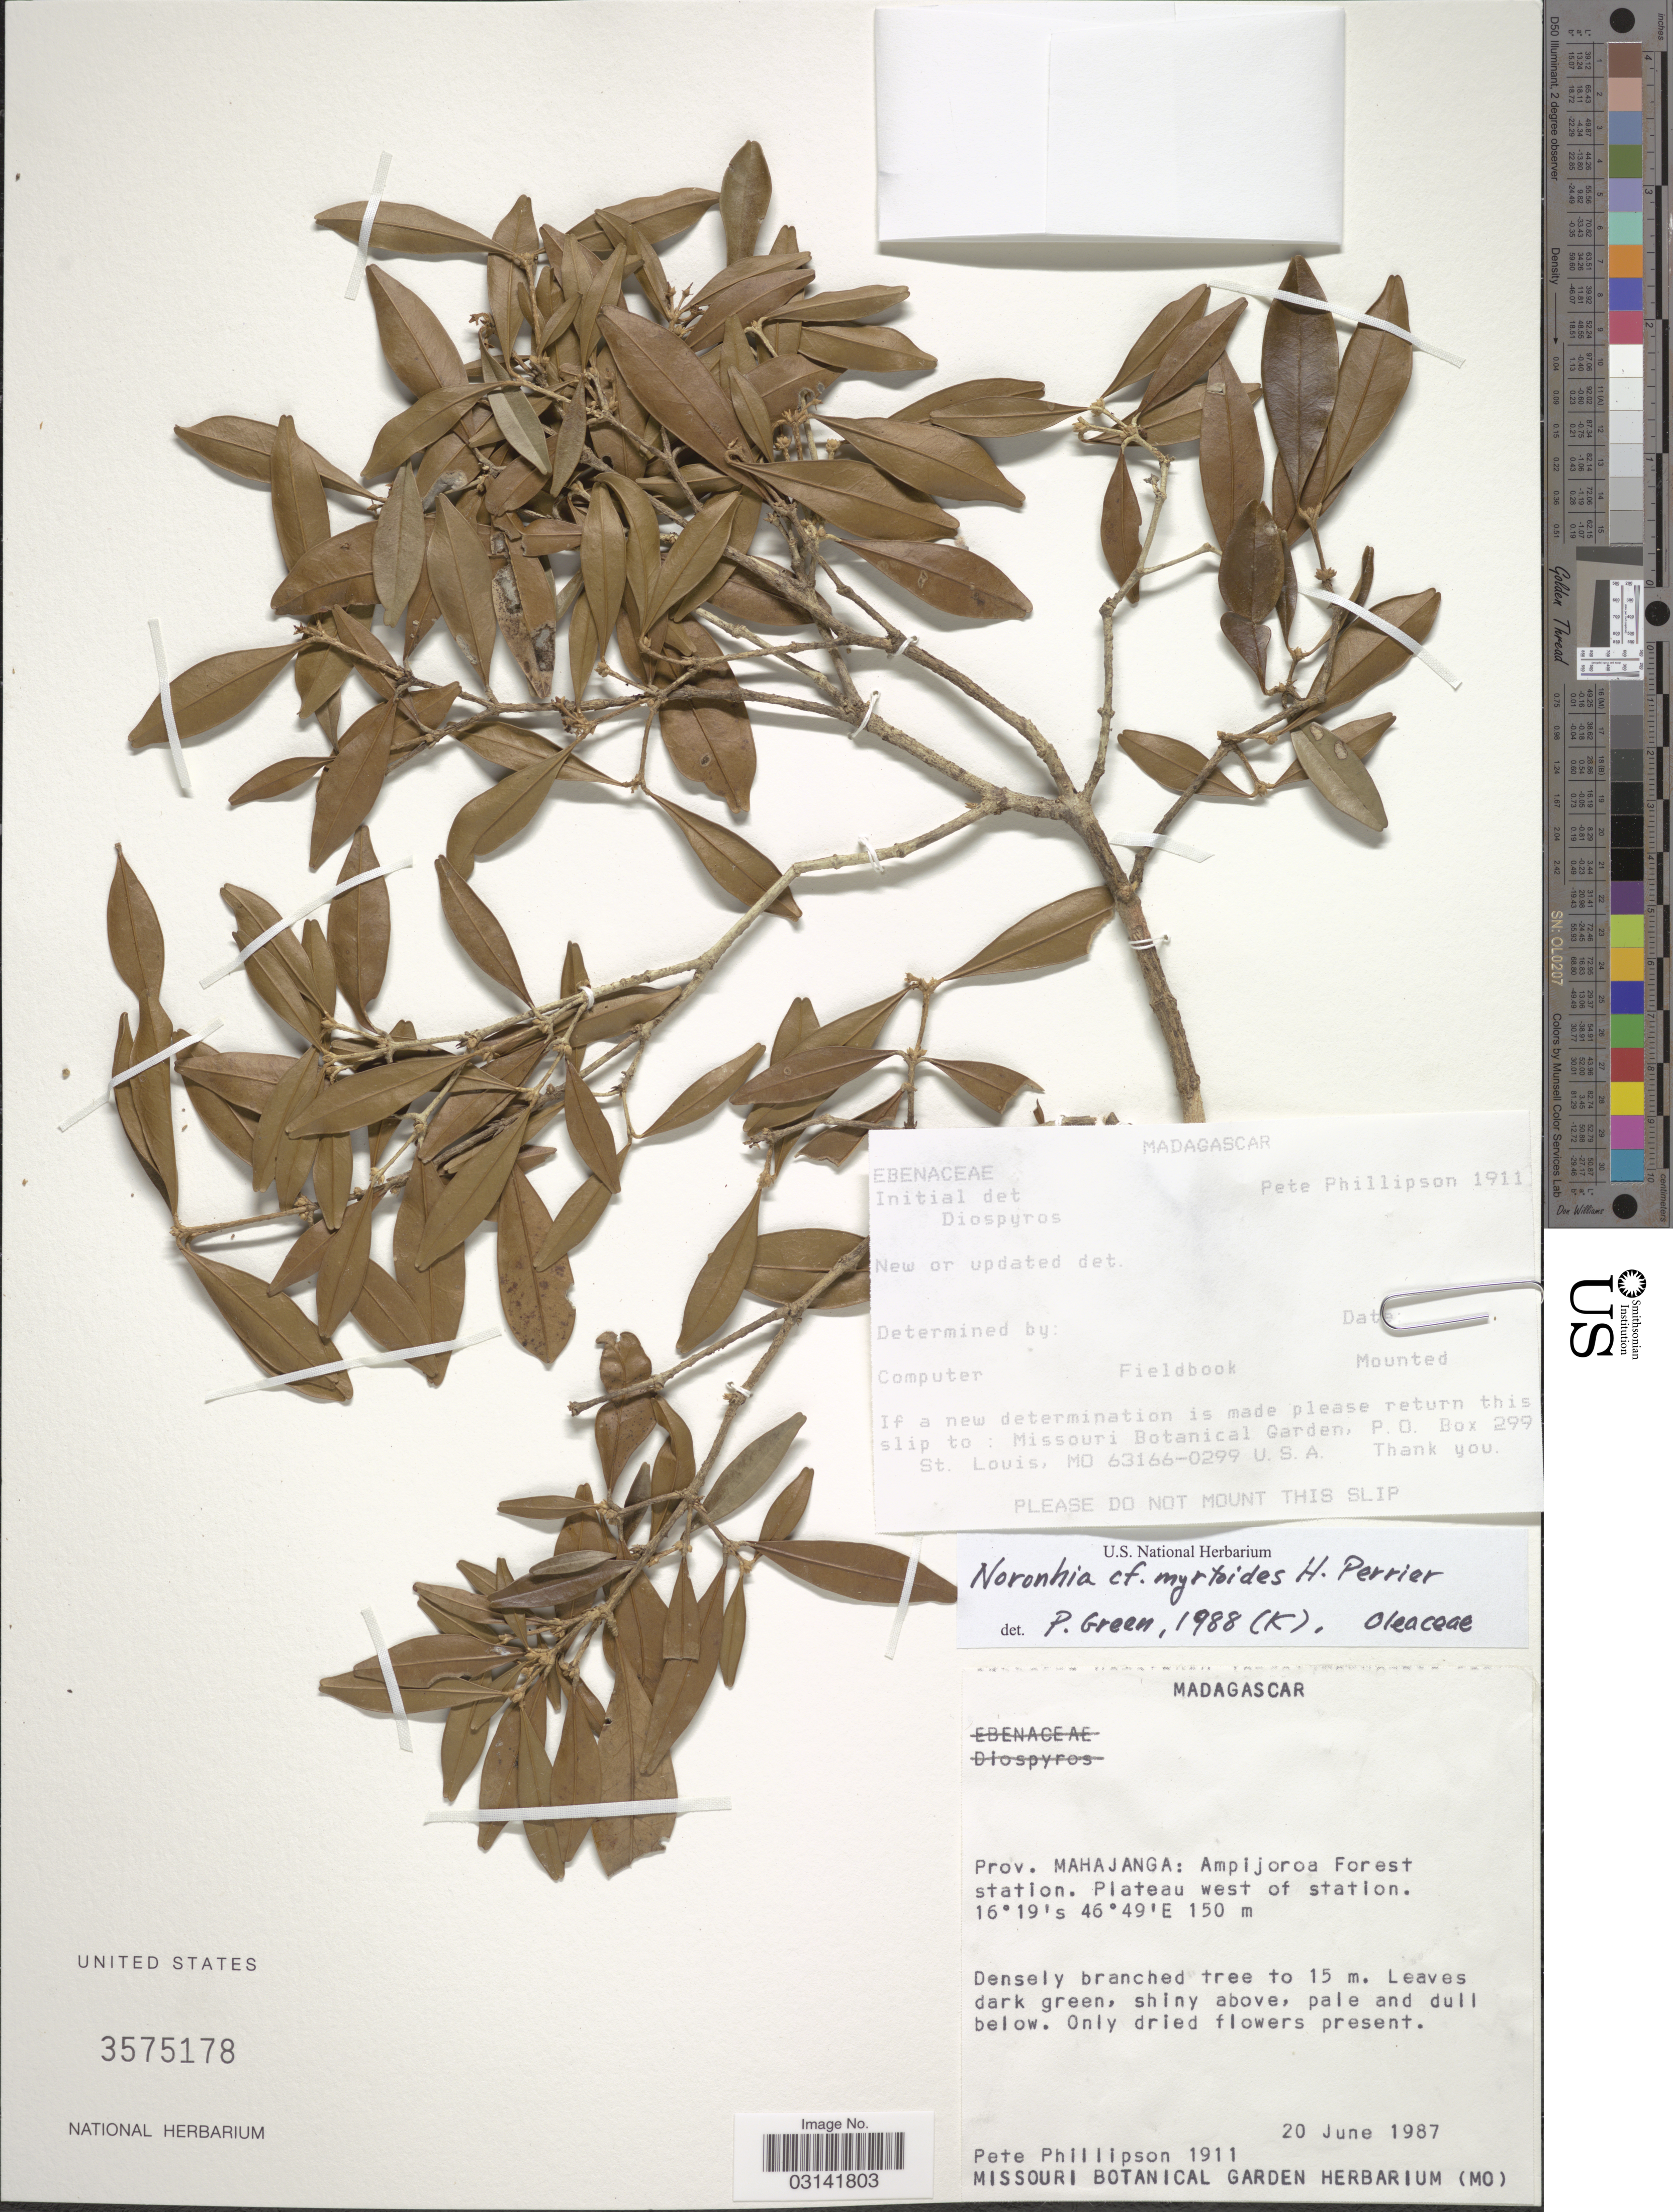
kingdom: Plantae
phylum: Tracheophyta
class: Magnoliopsida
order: Lamiales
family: Oleaceae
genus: Noronhia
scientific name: Noronhia myrtoides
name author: H. Perrier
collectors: P. B. Phillipson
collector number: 1911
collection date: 1987-06-20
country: Madagascar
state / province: Boeny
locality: Ampijoroa Forest station. Plateau west of station.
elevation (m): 150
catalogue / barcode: US 3575178